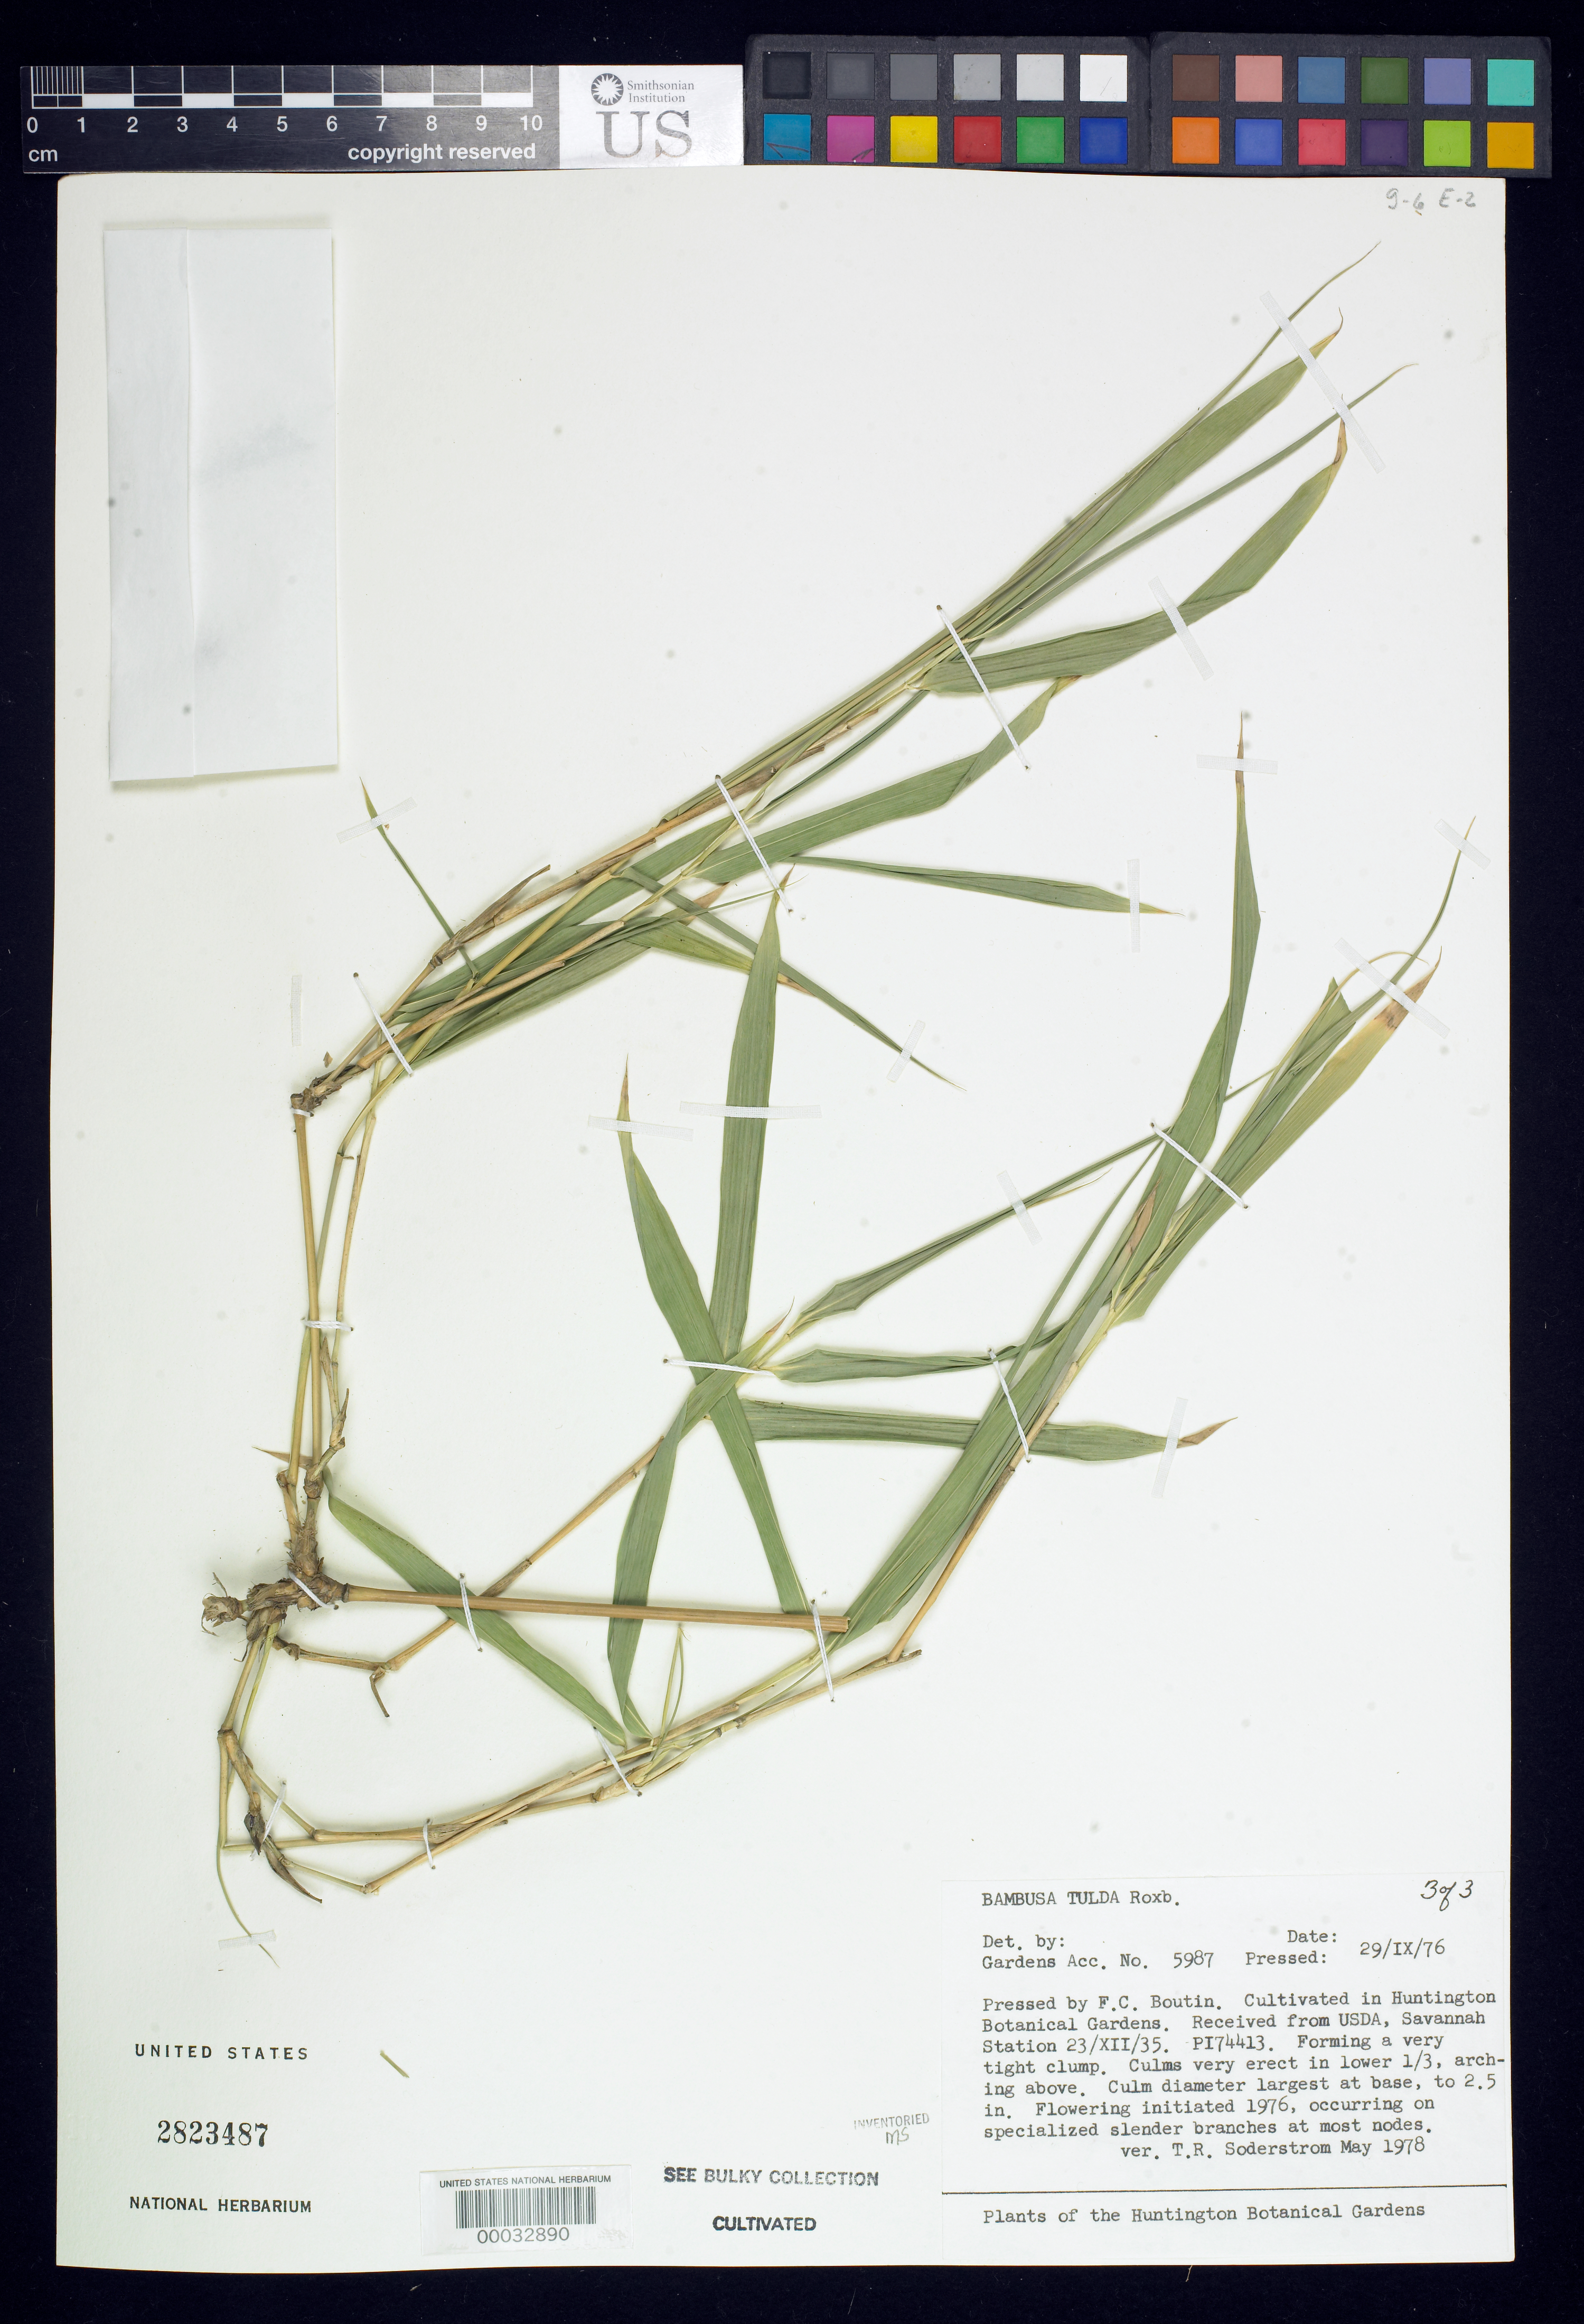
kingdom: Plantae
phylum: Tracheophyta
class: Liliopsida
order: Poales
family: Poaceae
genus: Bambusa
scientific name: Bambusa tulda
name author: Roxb.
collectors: F. Boutin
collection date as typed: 29 Sep 1976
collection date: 1976-09-29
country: United States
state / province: California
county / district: Los Angeles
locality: Huntington botanical gardens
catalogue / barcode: US 2823487